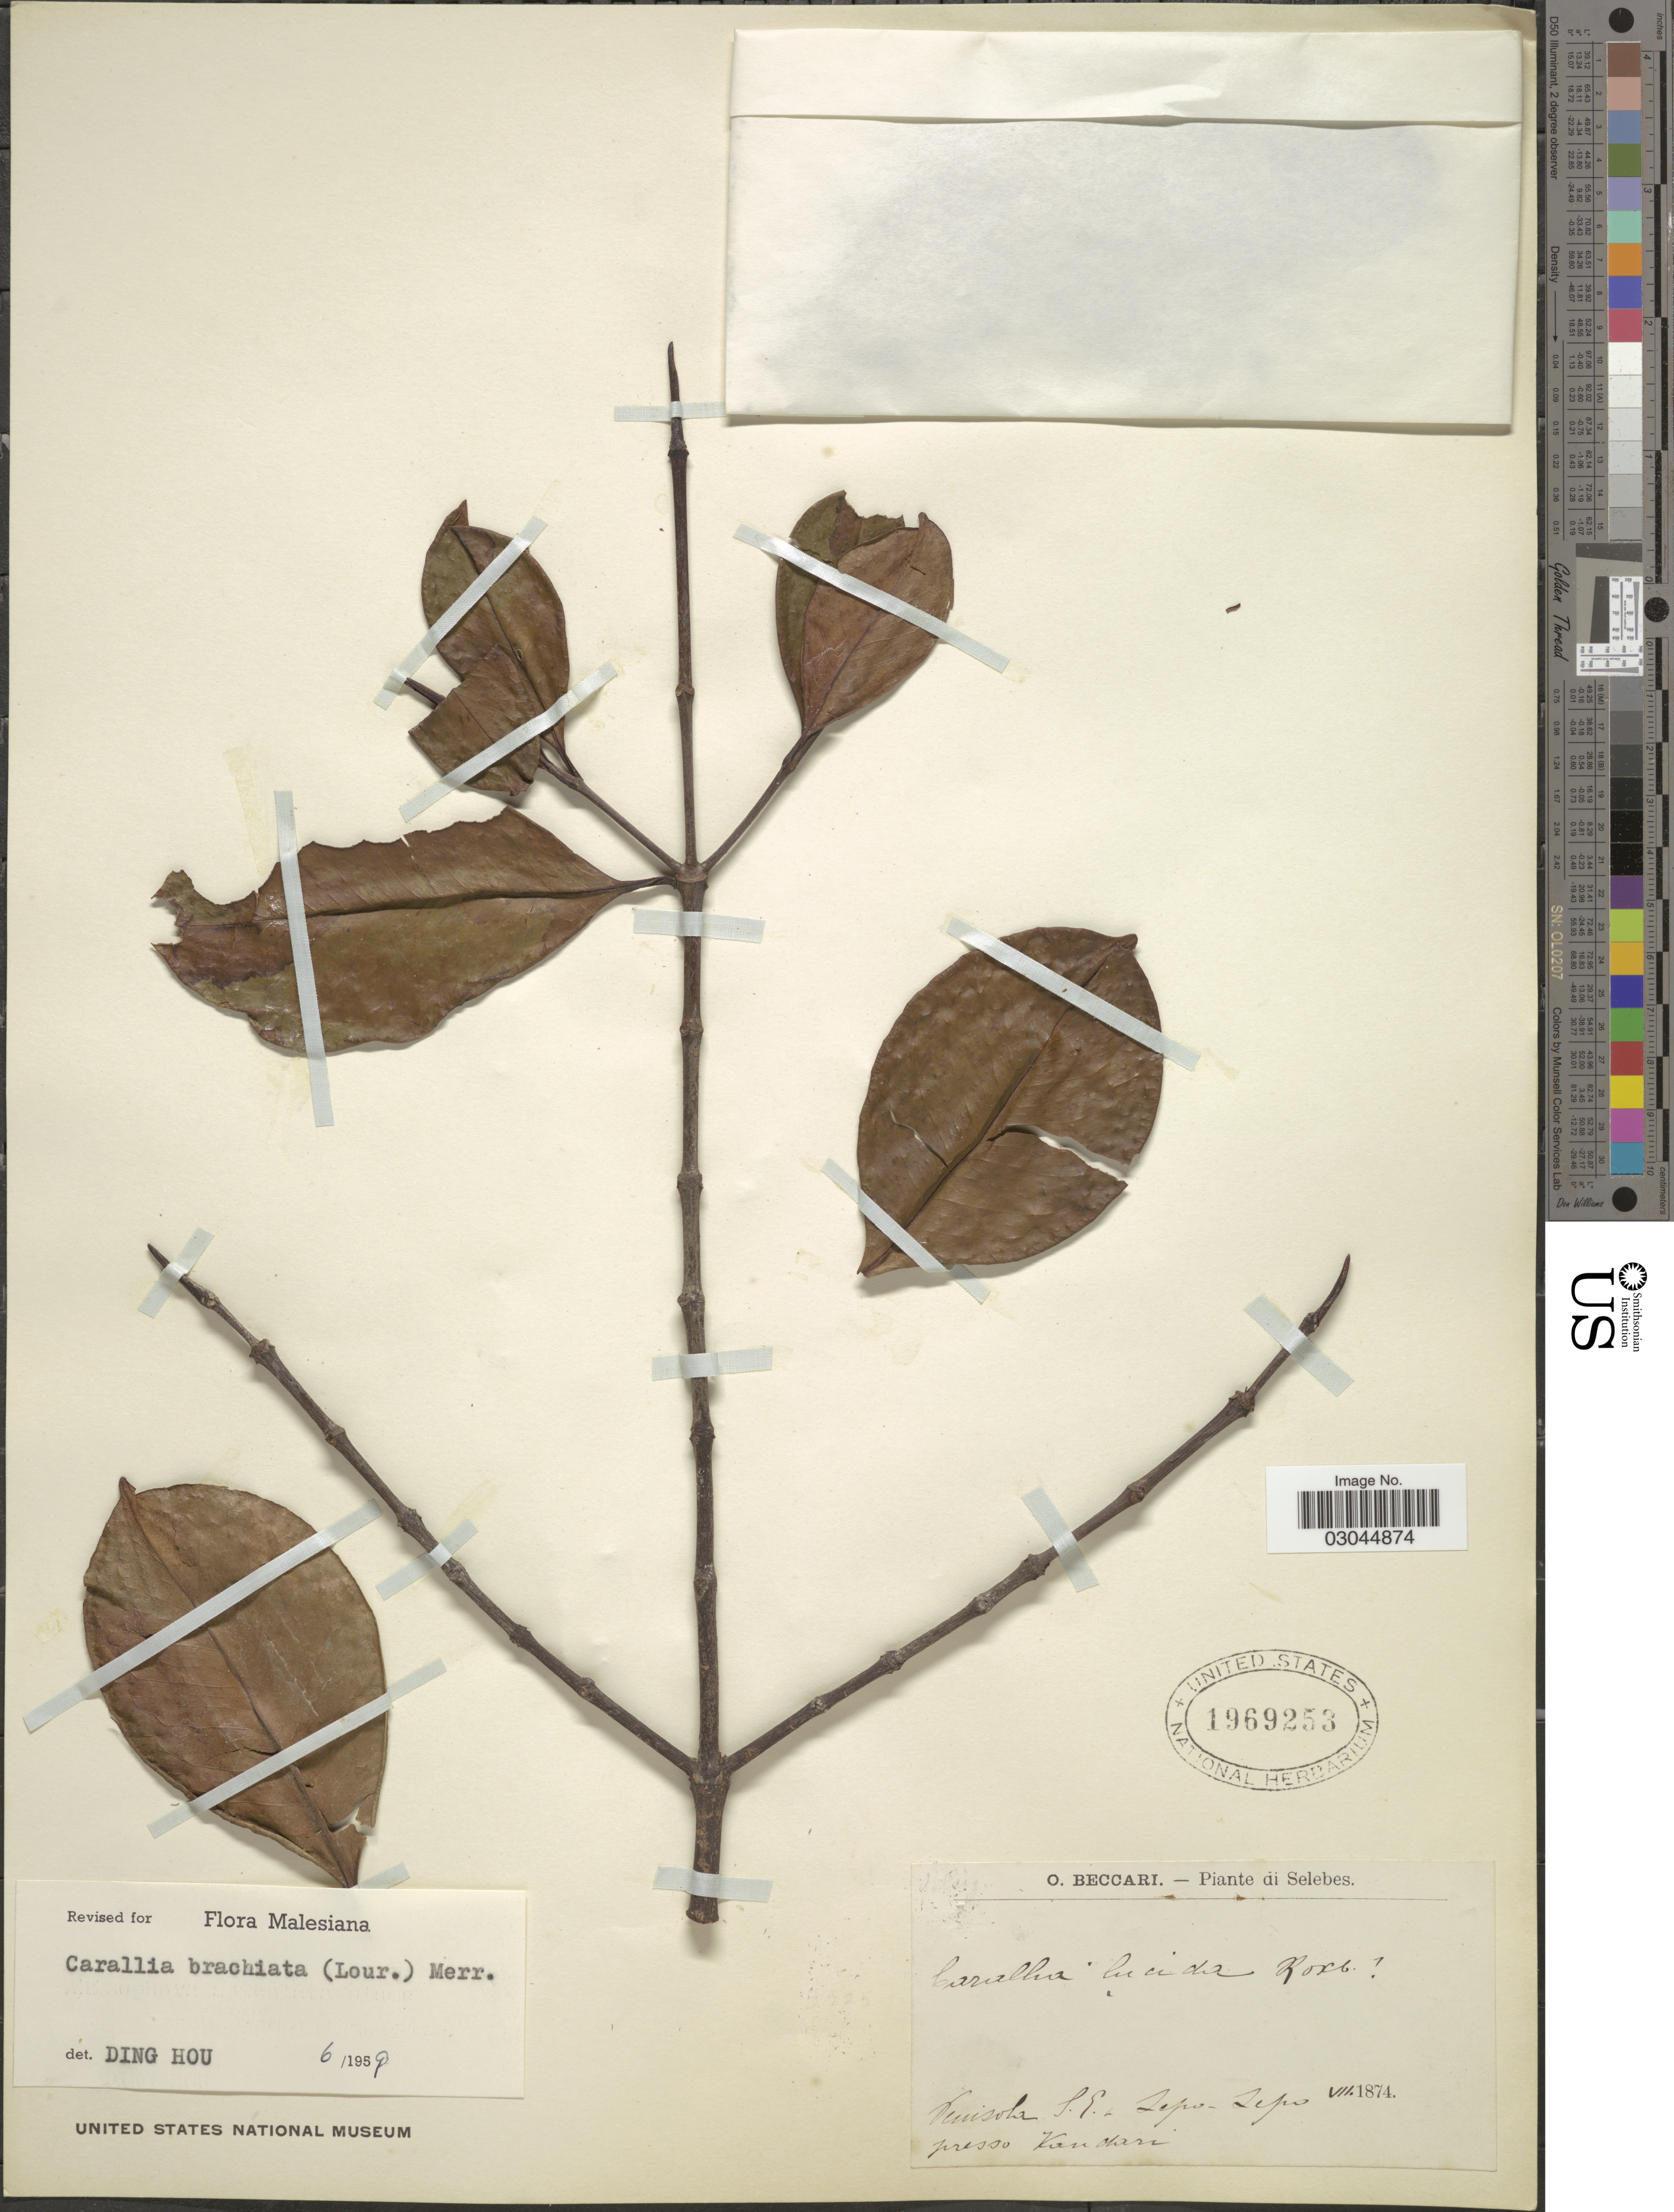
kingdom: Plantae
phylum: Tracheophyta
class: Magnoliopsida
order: Malpighiales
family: Rhizophoraceae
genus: Carallia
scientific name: Carallia brachiata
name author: (Lour.) Merr.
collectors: O. Beccari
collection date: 1874-07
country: India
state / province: Maharashtra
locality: Selebes. Peninsula S.E. presso Kandari.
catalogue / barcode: US 1969253